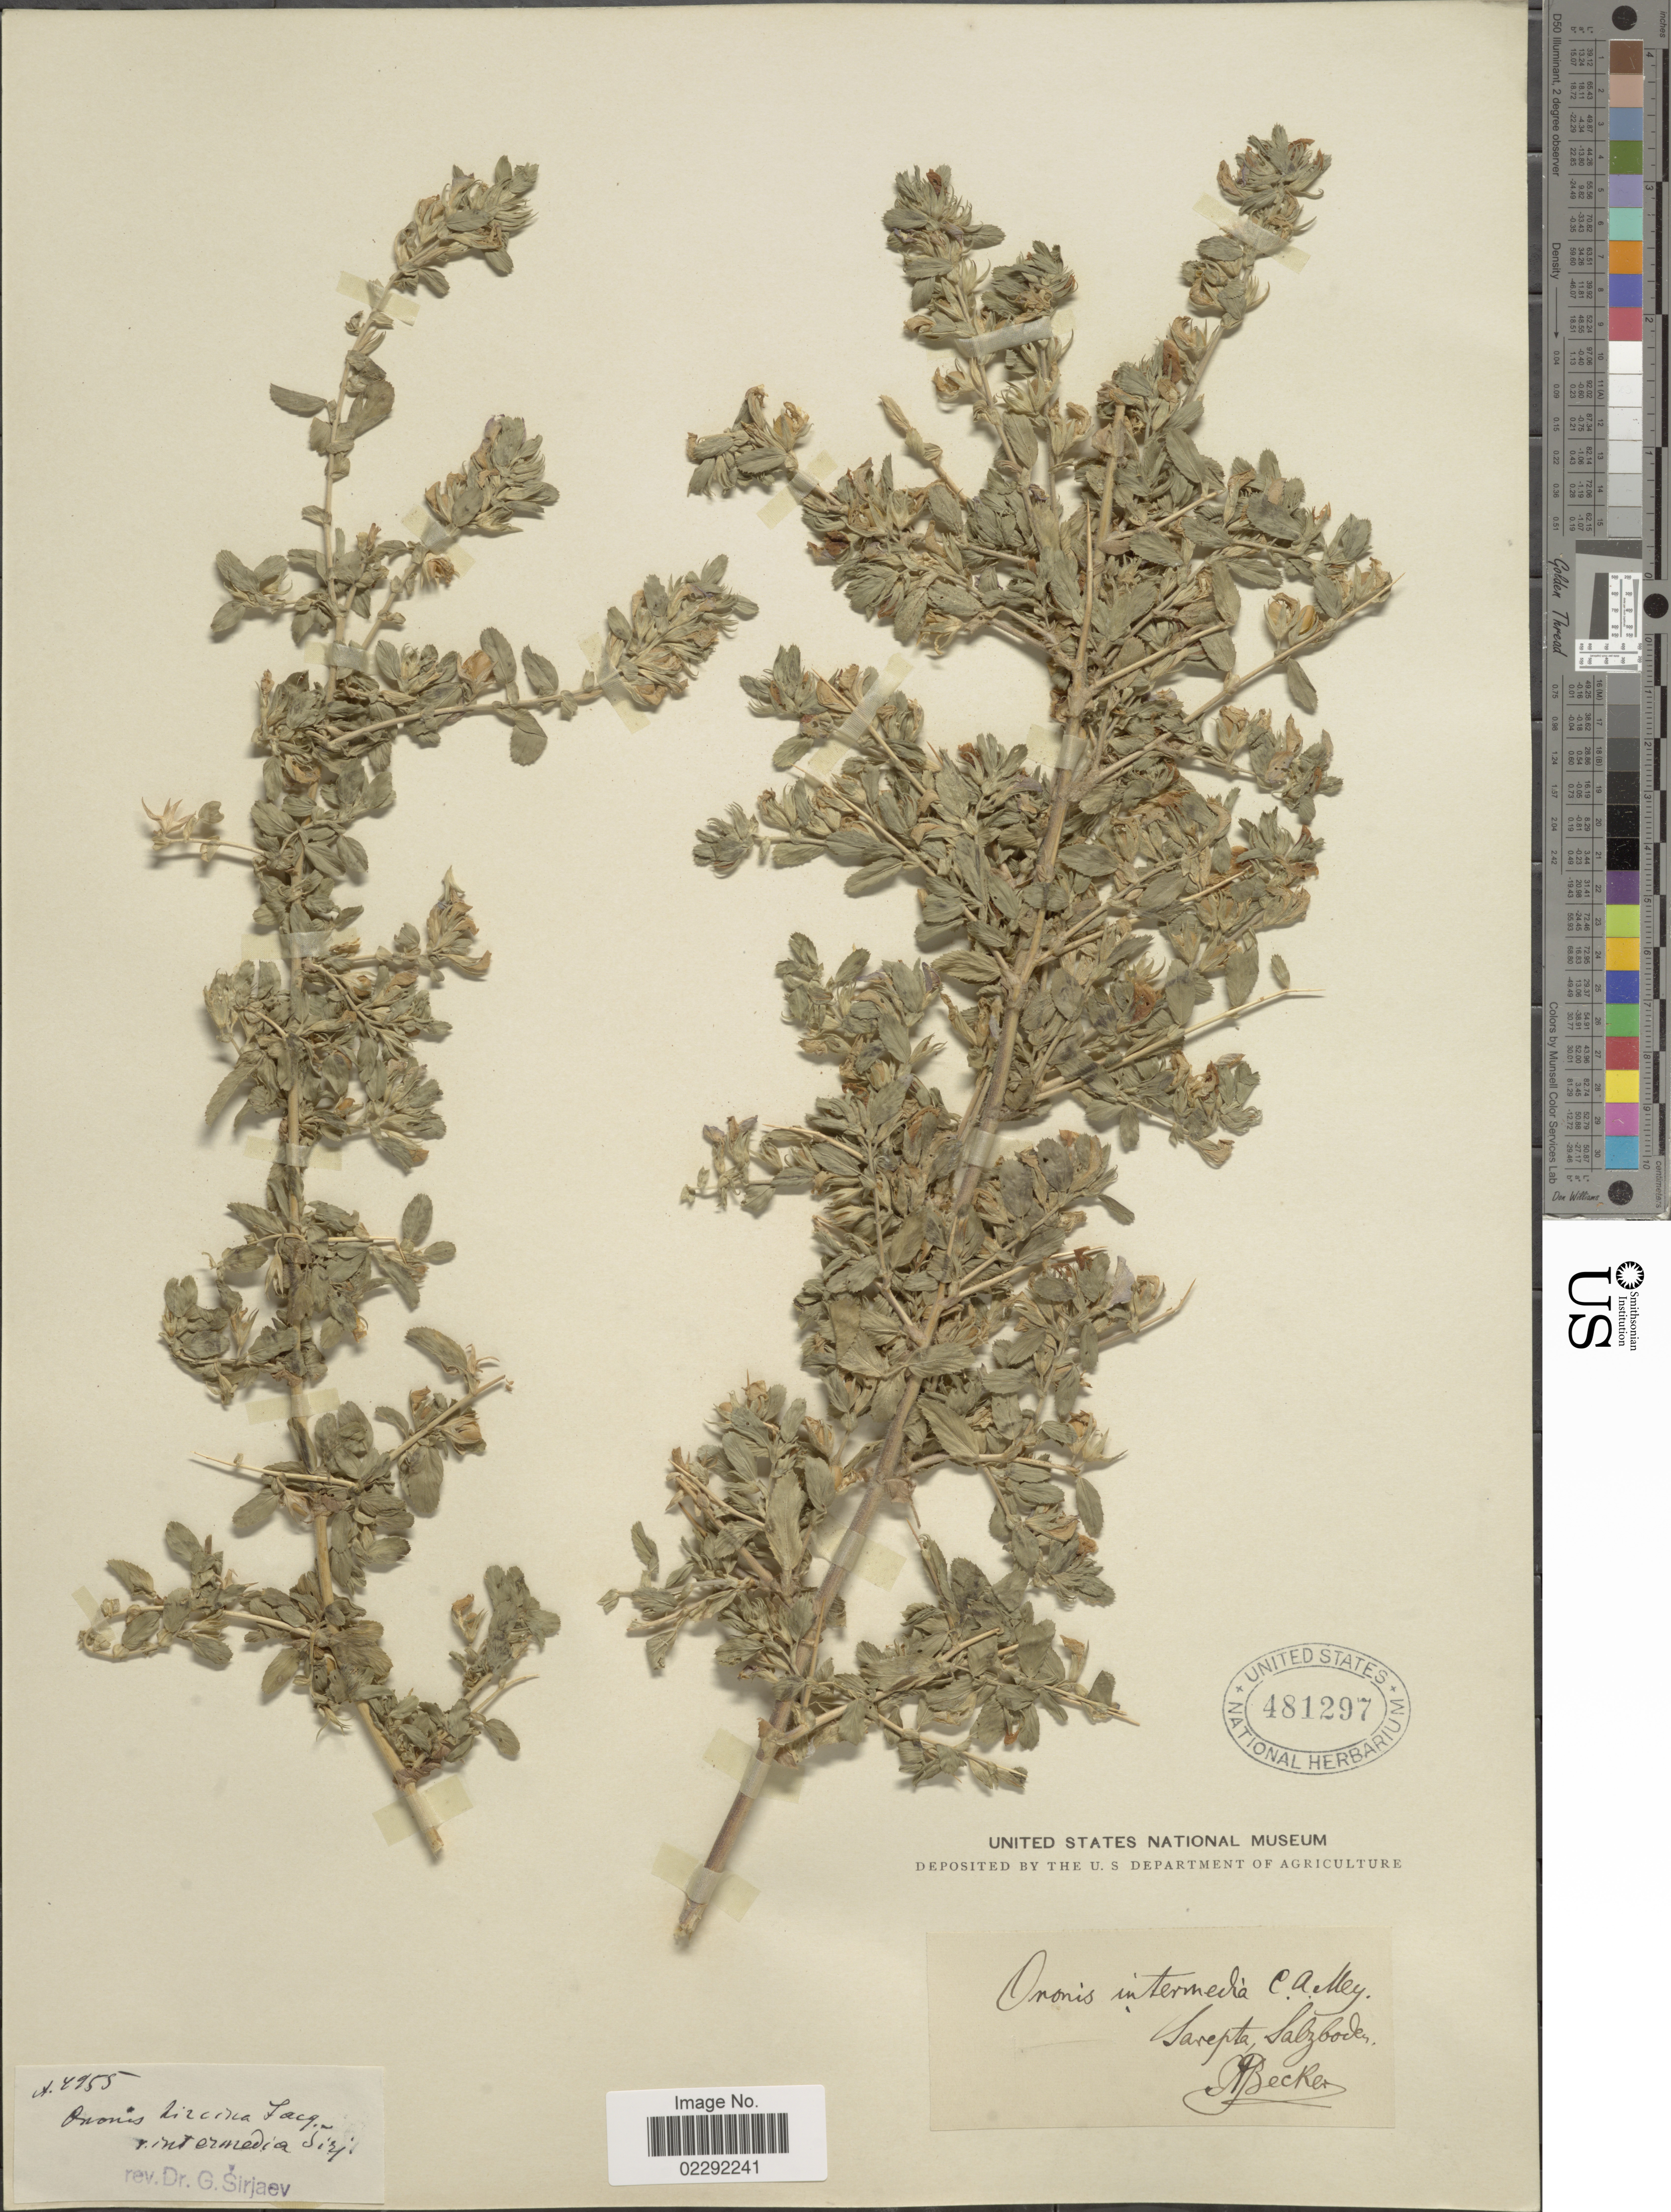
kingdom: Plantae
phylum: Tracheophyta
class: Magnoliopsida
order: Fabales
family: Fabaceae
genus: Ononis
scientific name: Ononis hircina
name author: Jacq.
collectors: A. Becker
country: Russian Federation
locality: Sarepta, Salzboden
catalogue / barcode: US 481297